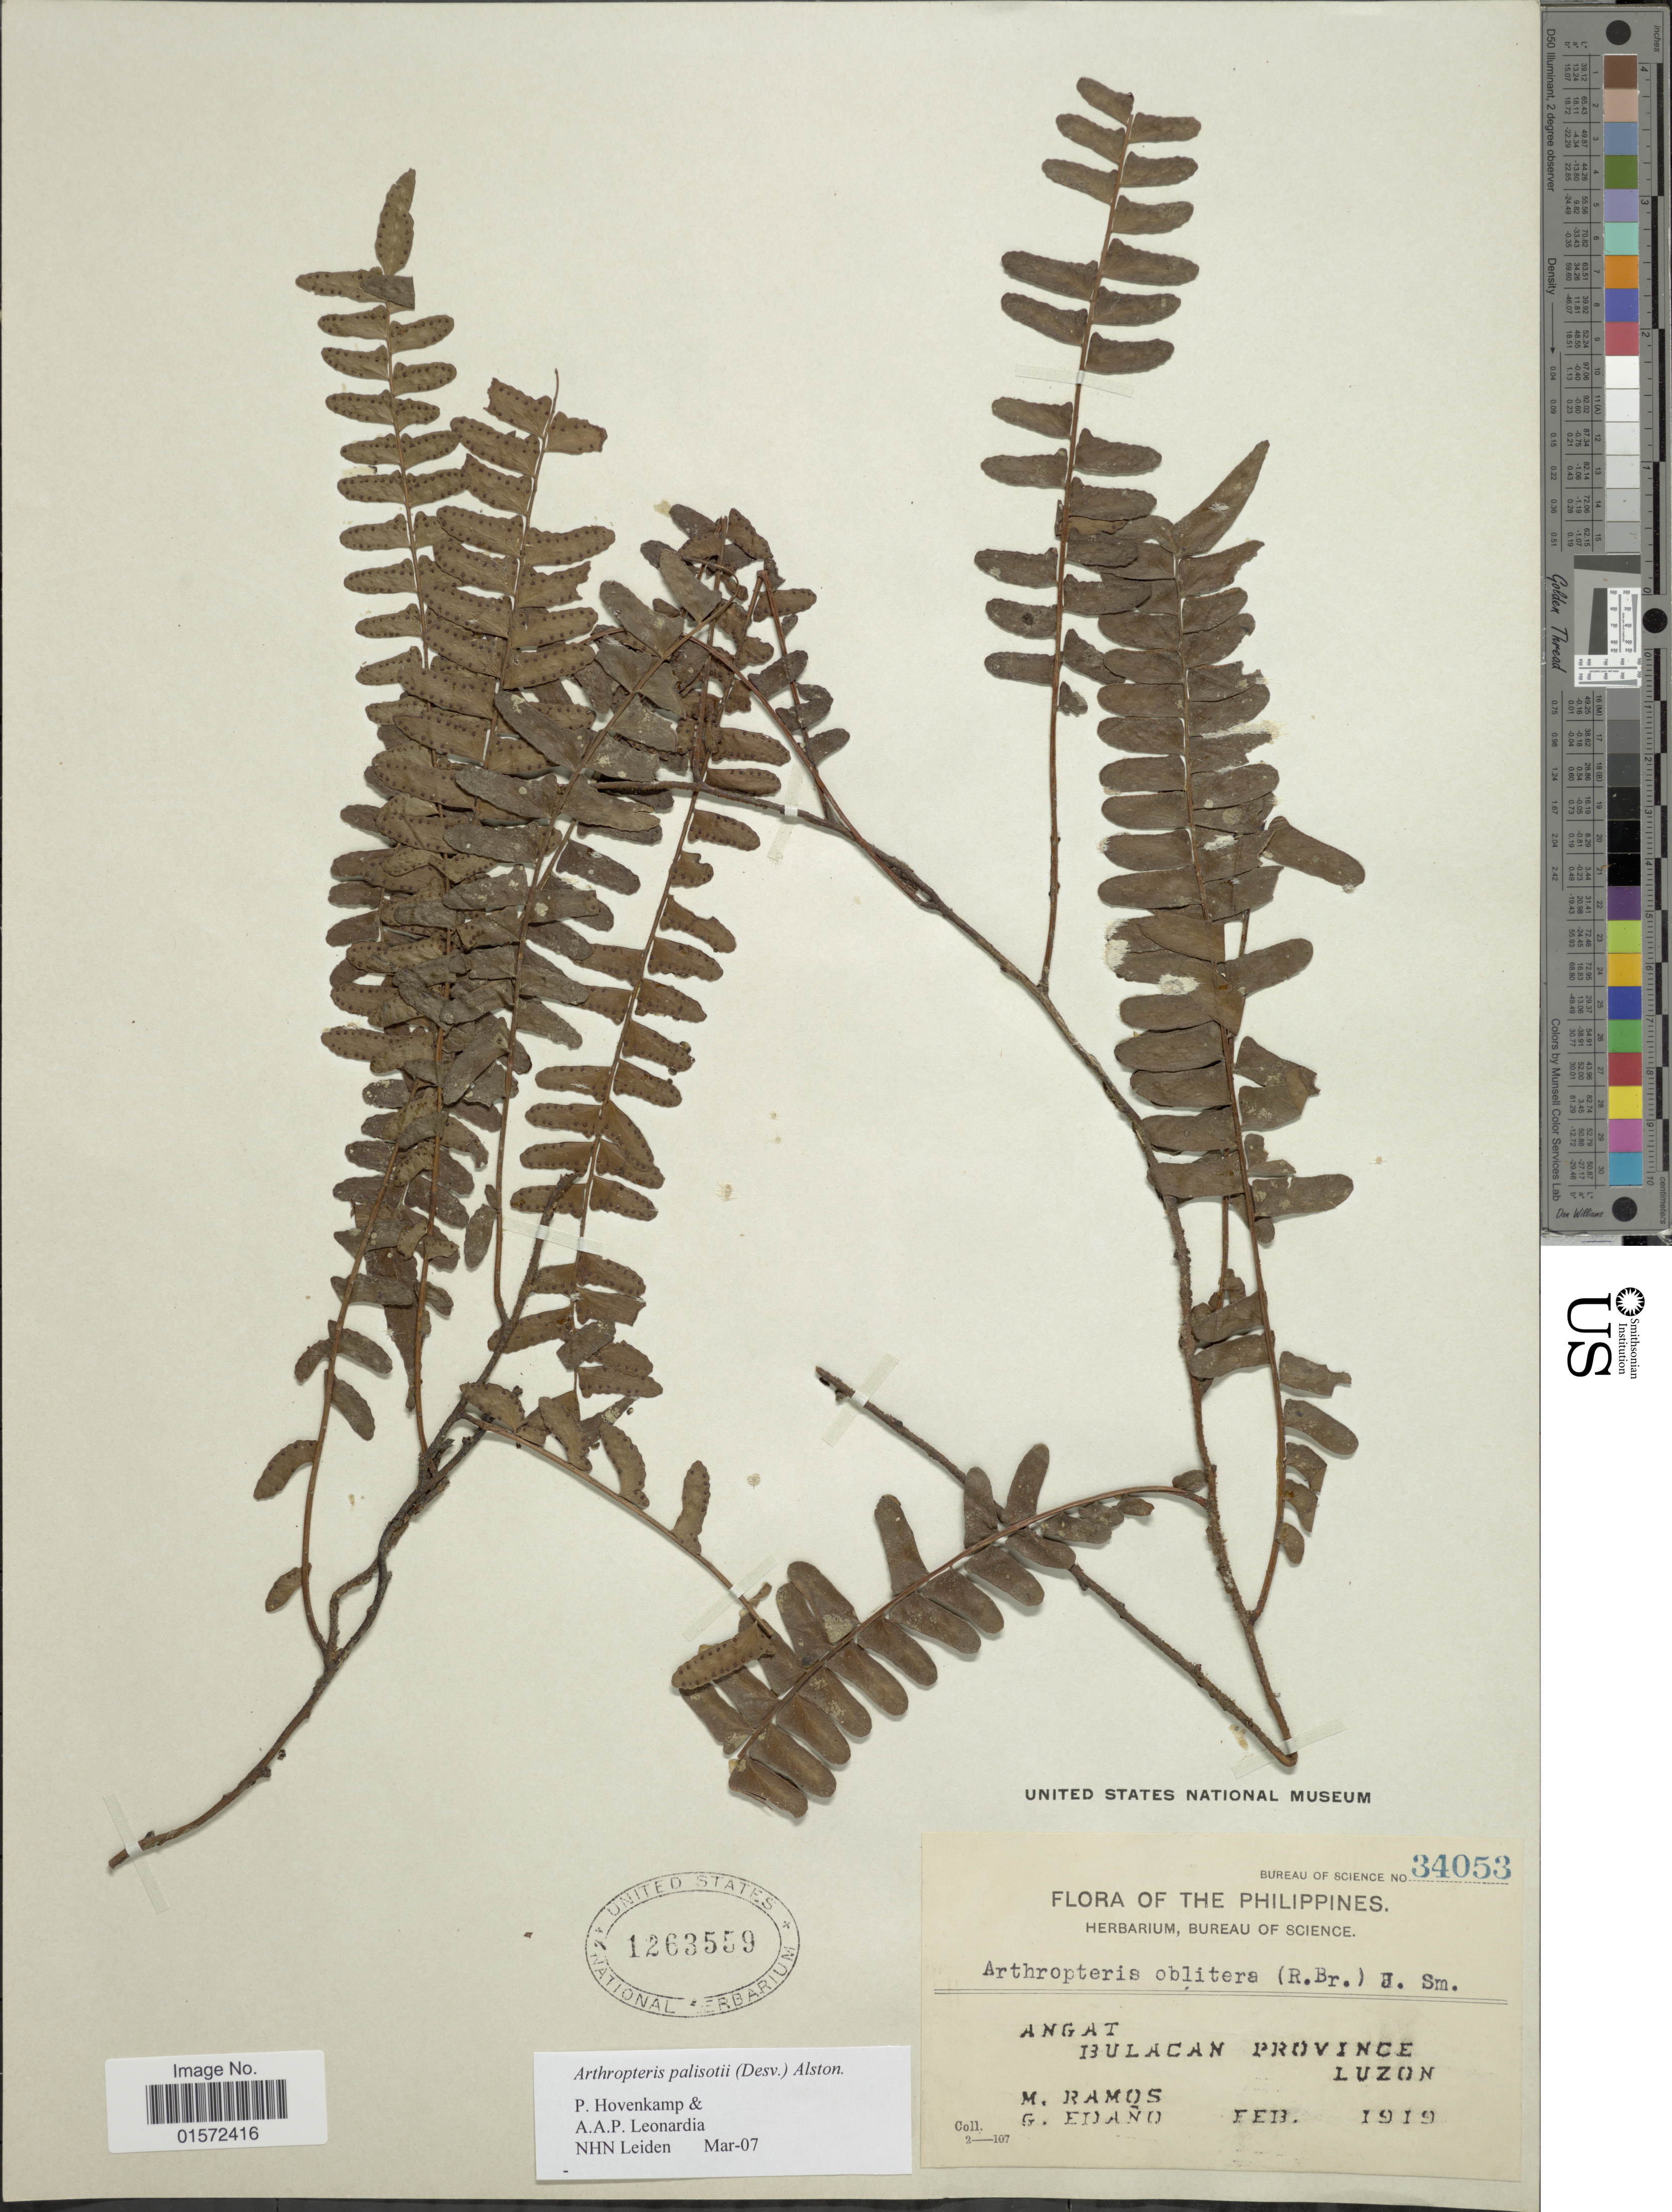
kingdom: Plantae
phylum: Tracheophyta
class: Polypodiopsida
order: Polypodiales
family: Tectariaceae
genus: Arthropteris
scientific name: Arthropteris palisotii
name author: (Desv.) Alston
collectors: M. Ramos & G. Edaño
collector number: Bureau of Science 34053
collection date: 1919-02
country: Philippines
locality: Angat, Bulacan Province Luzon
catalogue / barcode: US 1263559